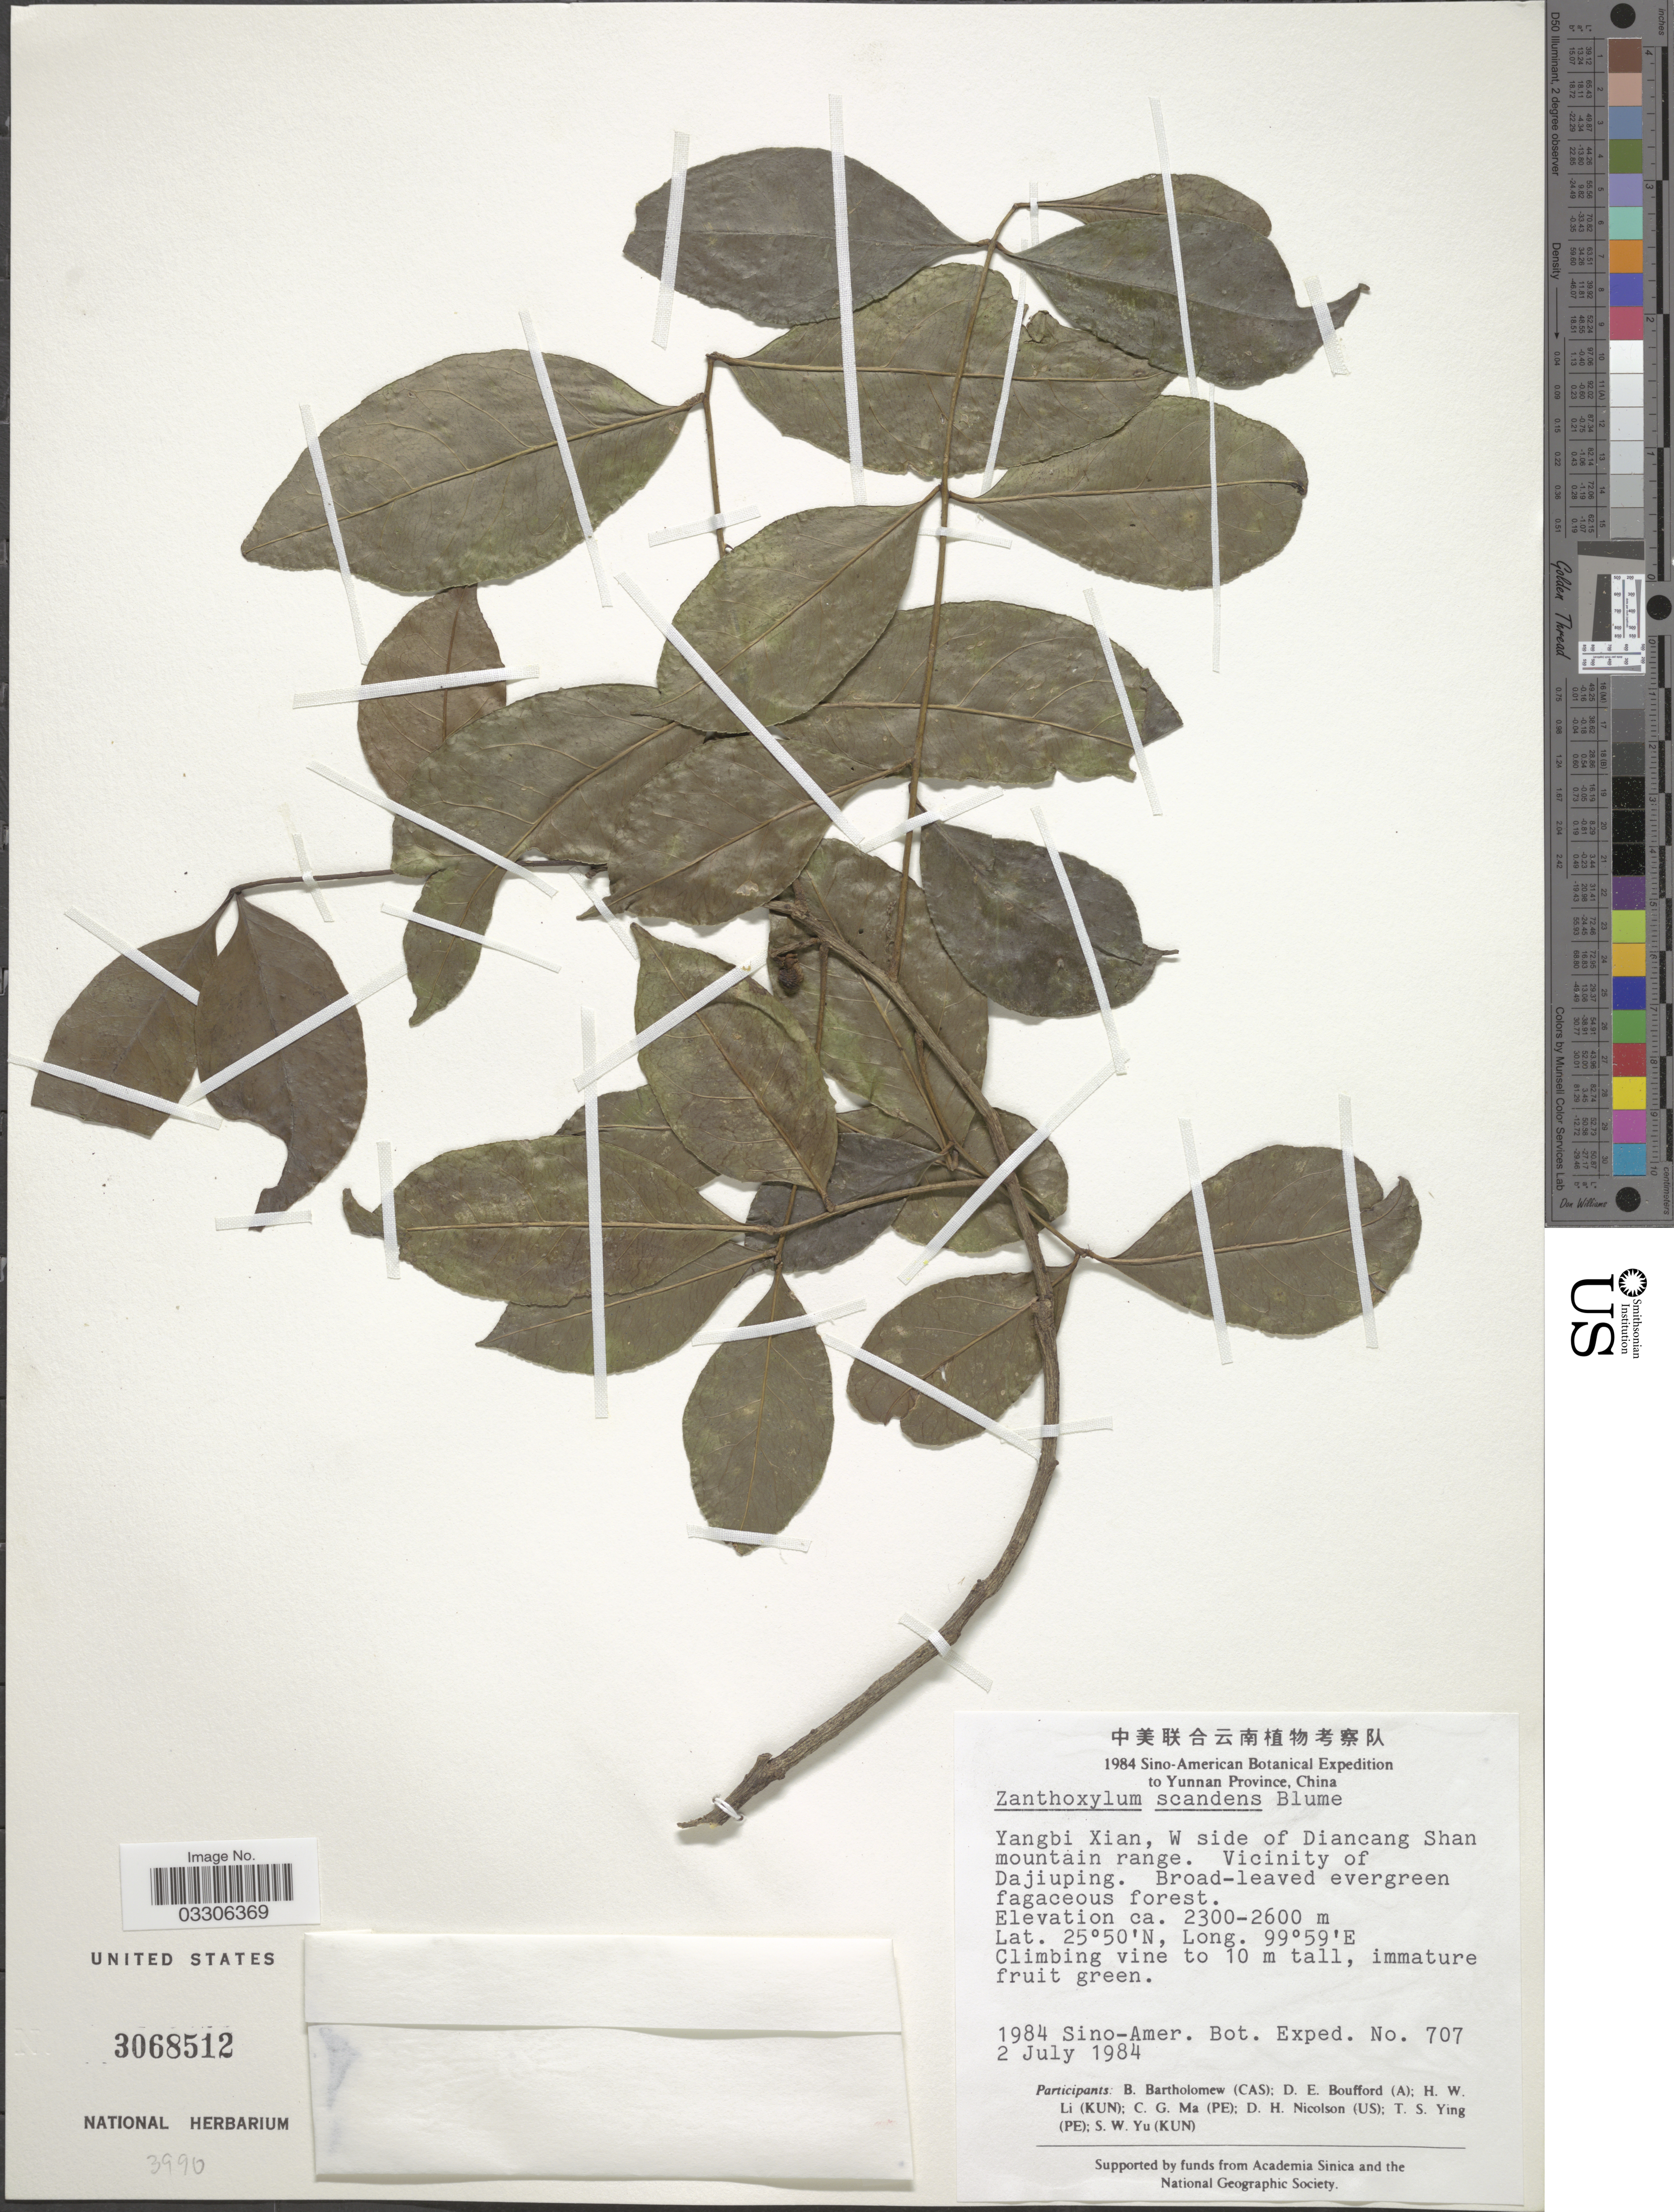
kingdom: Plantae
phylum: Tracheophyta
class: Magnoliopsida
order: Sapindales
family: Rutaceae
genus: Zanthoxylum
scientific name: Zanthoxylum scandens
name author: Blume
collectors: Sino-Amer. Bot. Exped. 1984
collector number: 707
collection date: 1984-07-02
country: China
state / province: Yunnan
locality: Yangbi Xian, W side of Diancang Shan mountain range. Vicinity of Dajiuping.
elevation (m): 2300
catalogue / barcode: US 3068512